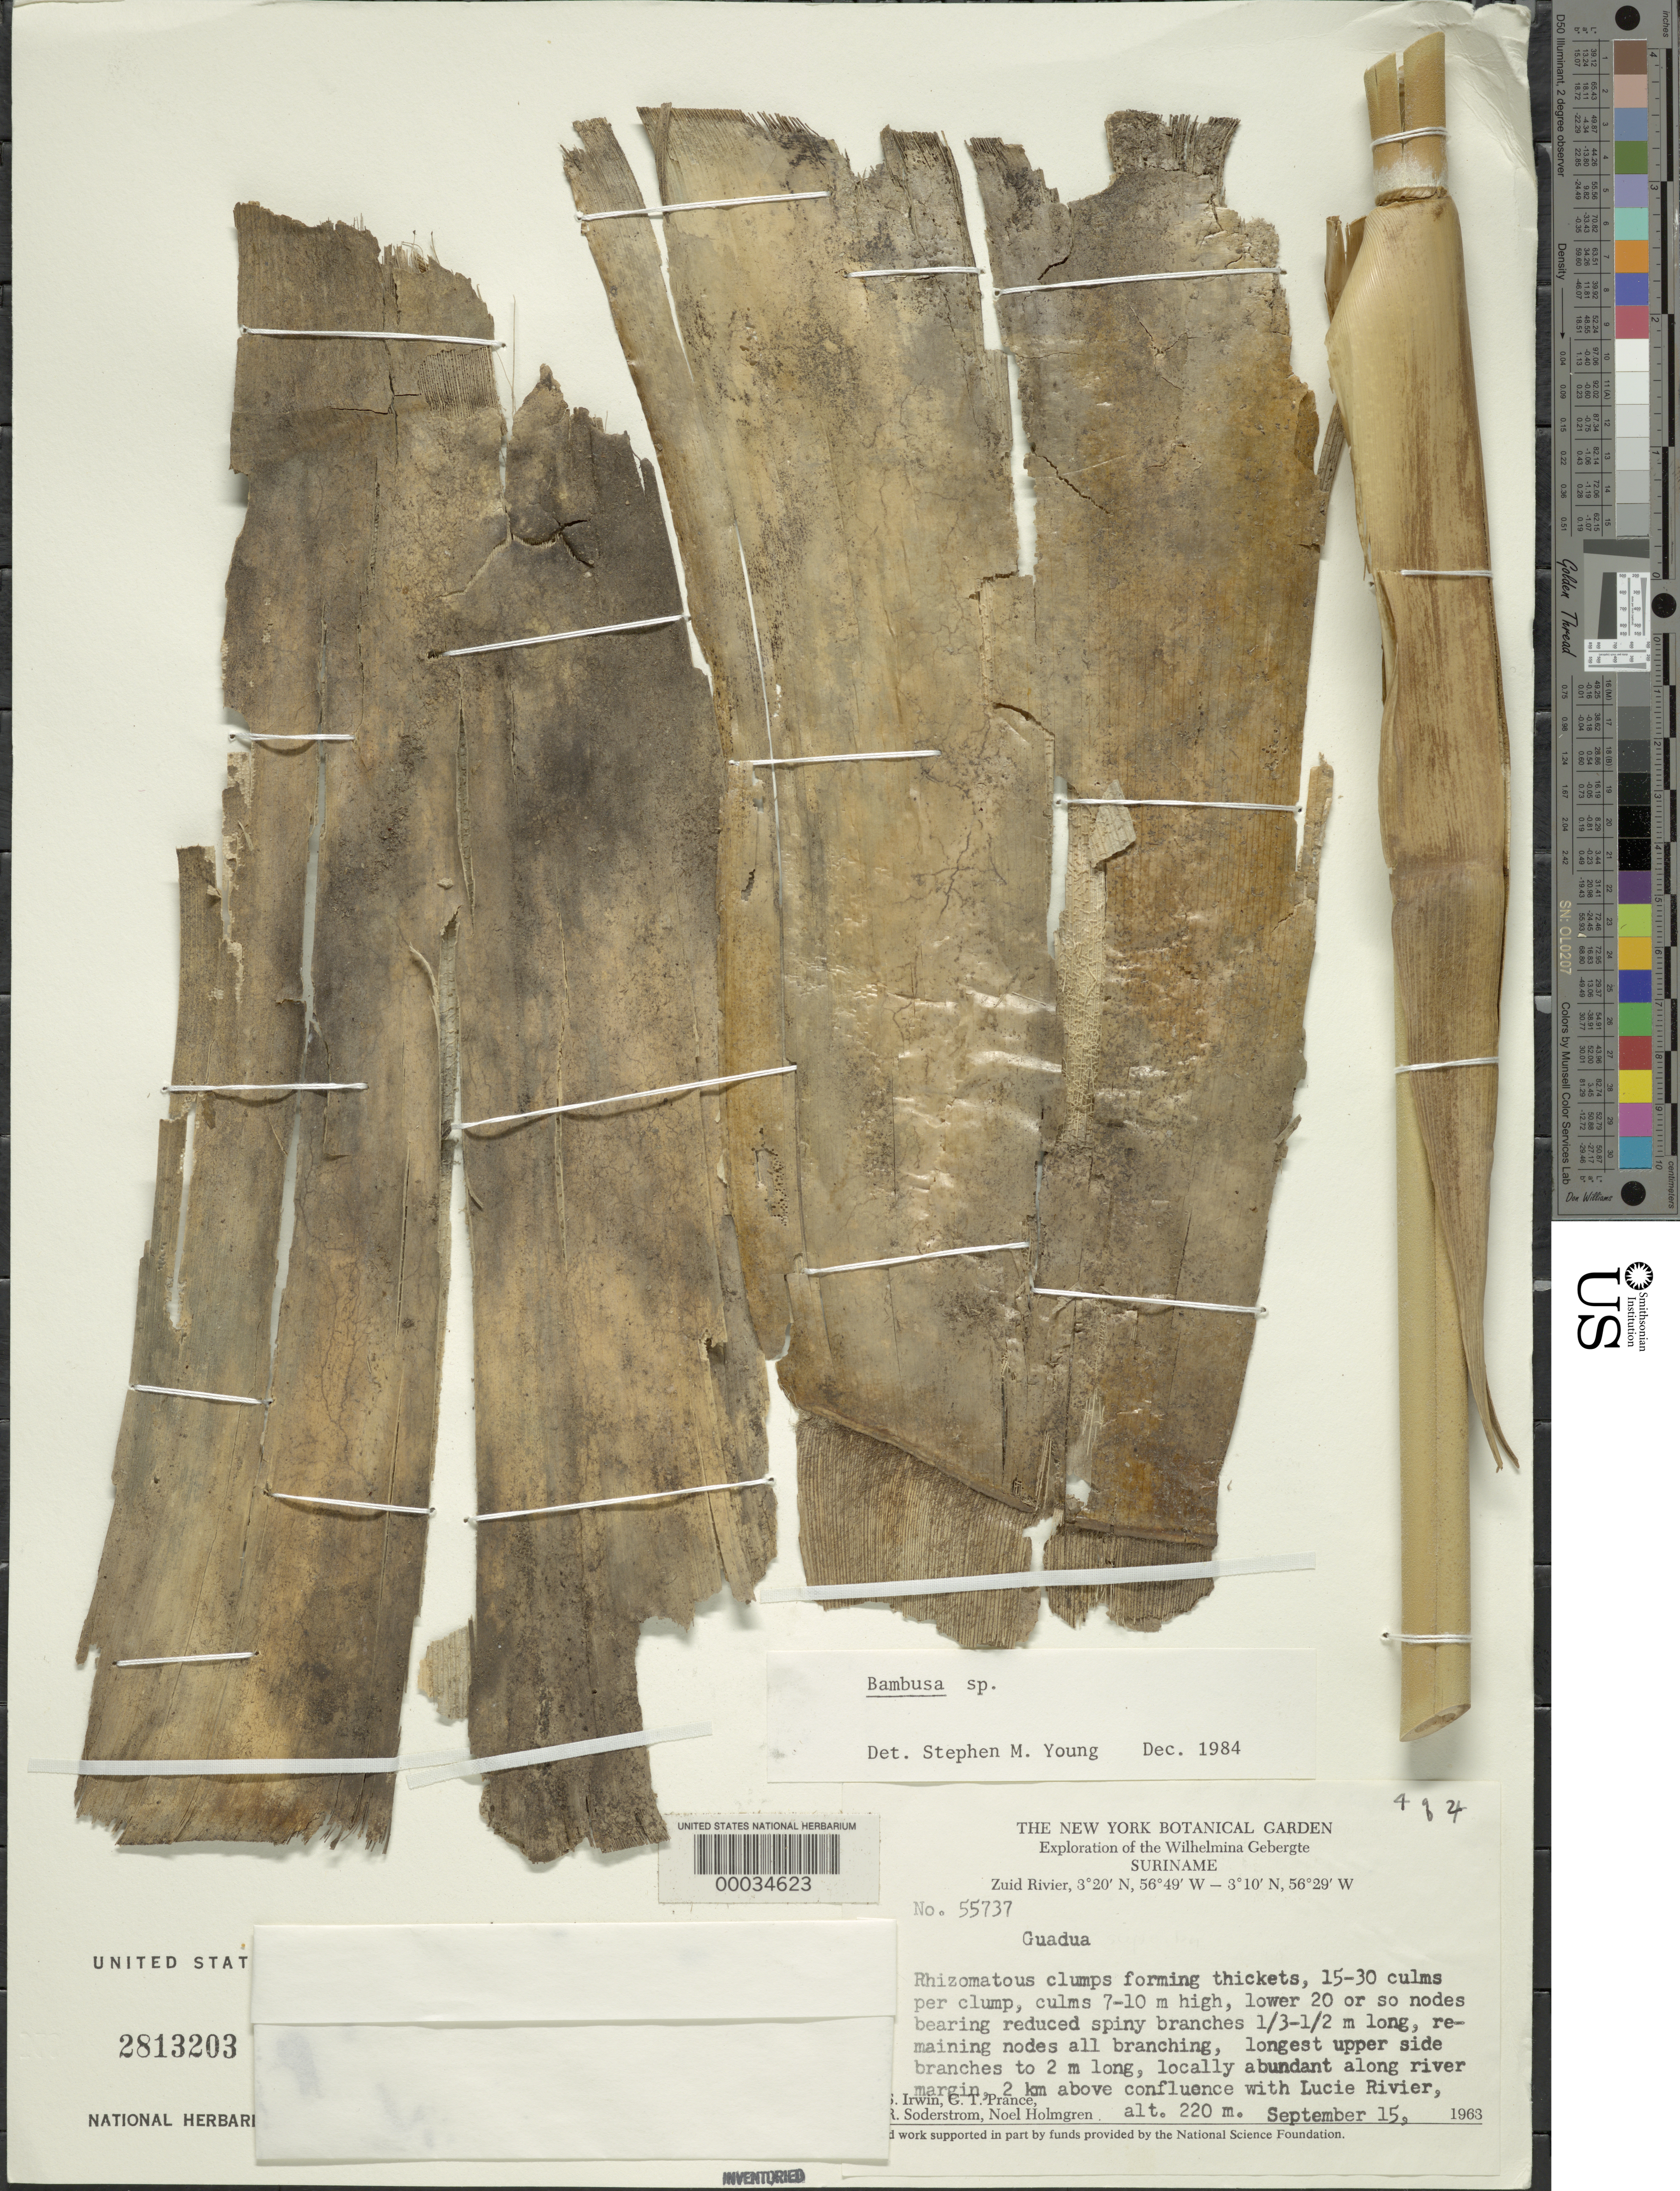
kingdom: Plantae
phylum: Tracheophyta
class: Liliopsida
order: Poales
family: Poaceae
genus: Guadua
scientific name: Guadua sp.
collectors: H. Irwin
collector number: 55737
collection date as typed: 15 Sep 1963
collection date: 1963-09-15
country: Suriname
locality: Zuid-lucie rivers, wilhelmina gebergte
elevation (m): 220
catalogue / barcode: US 2813203